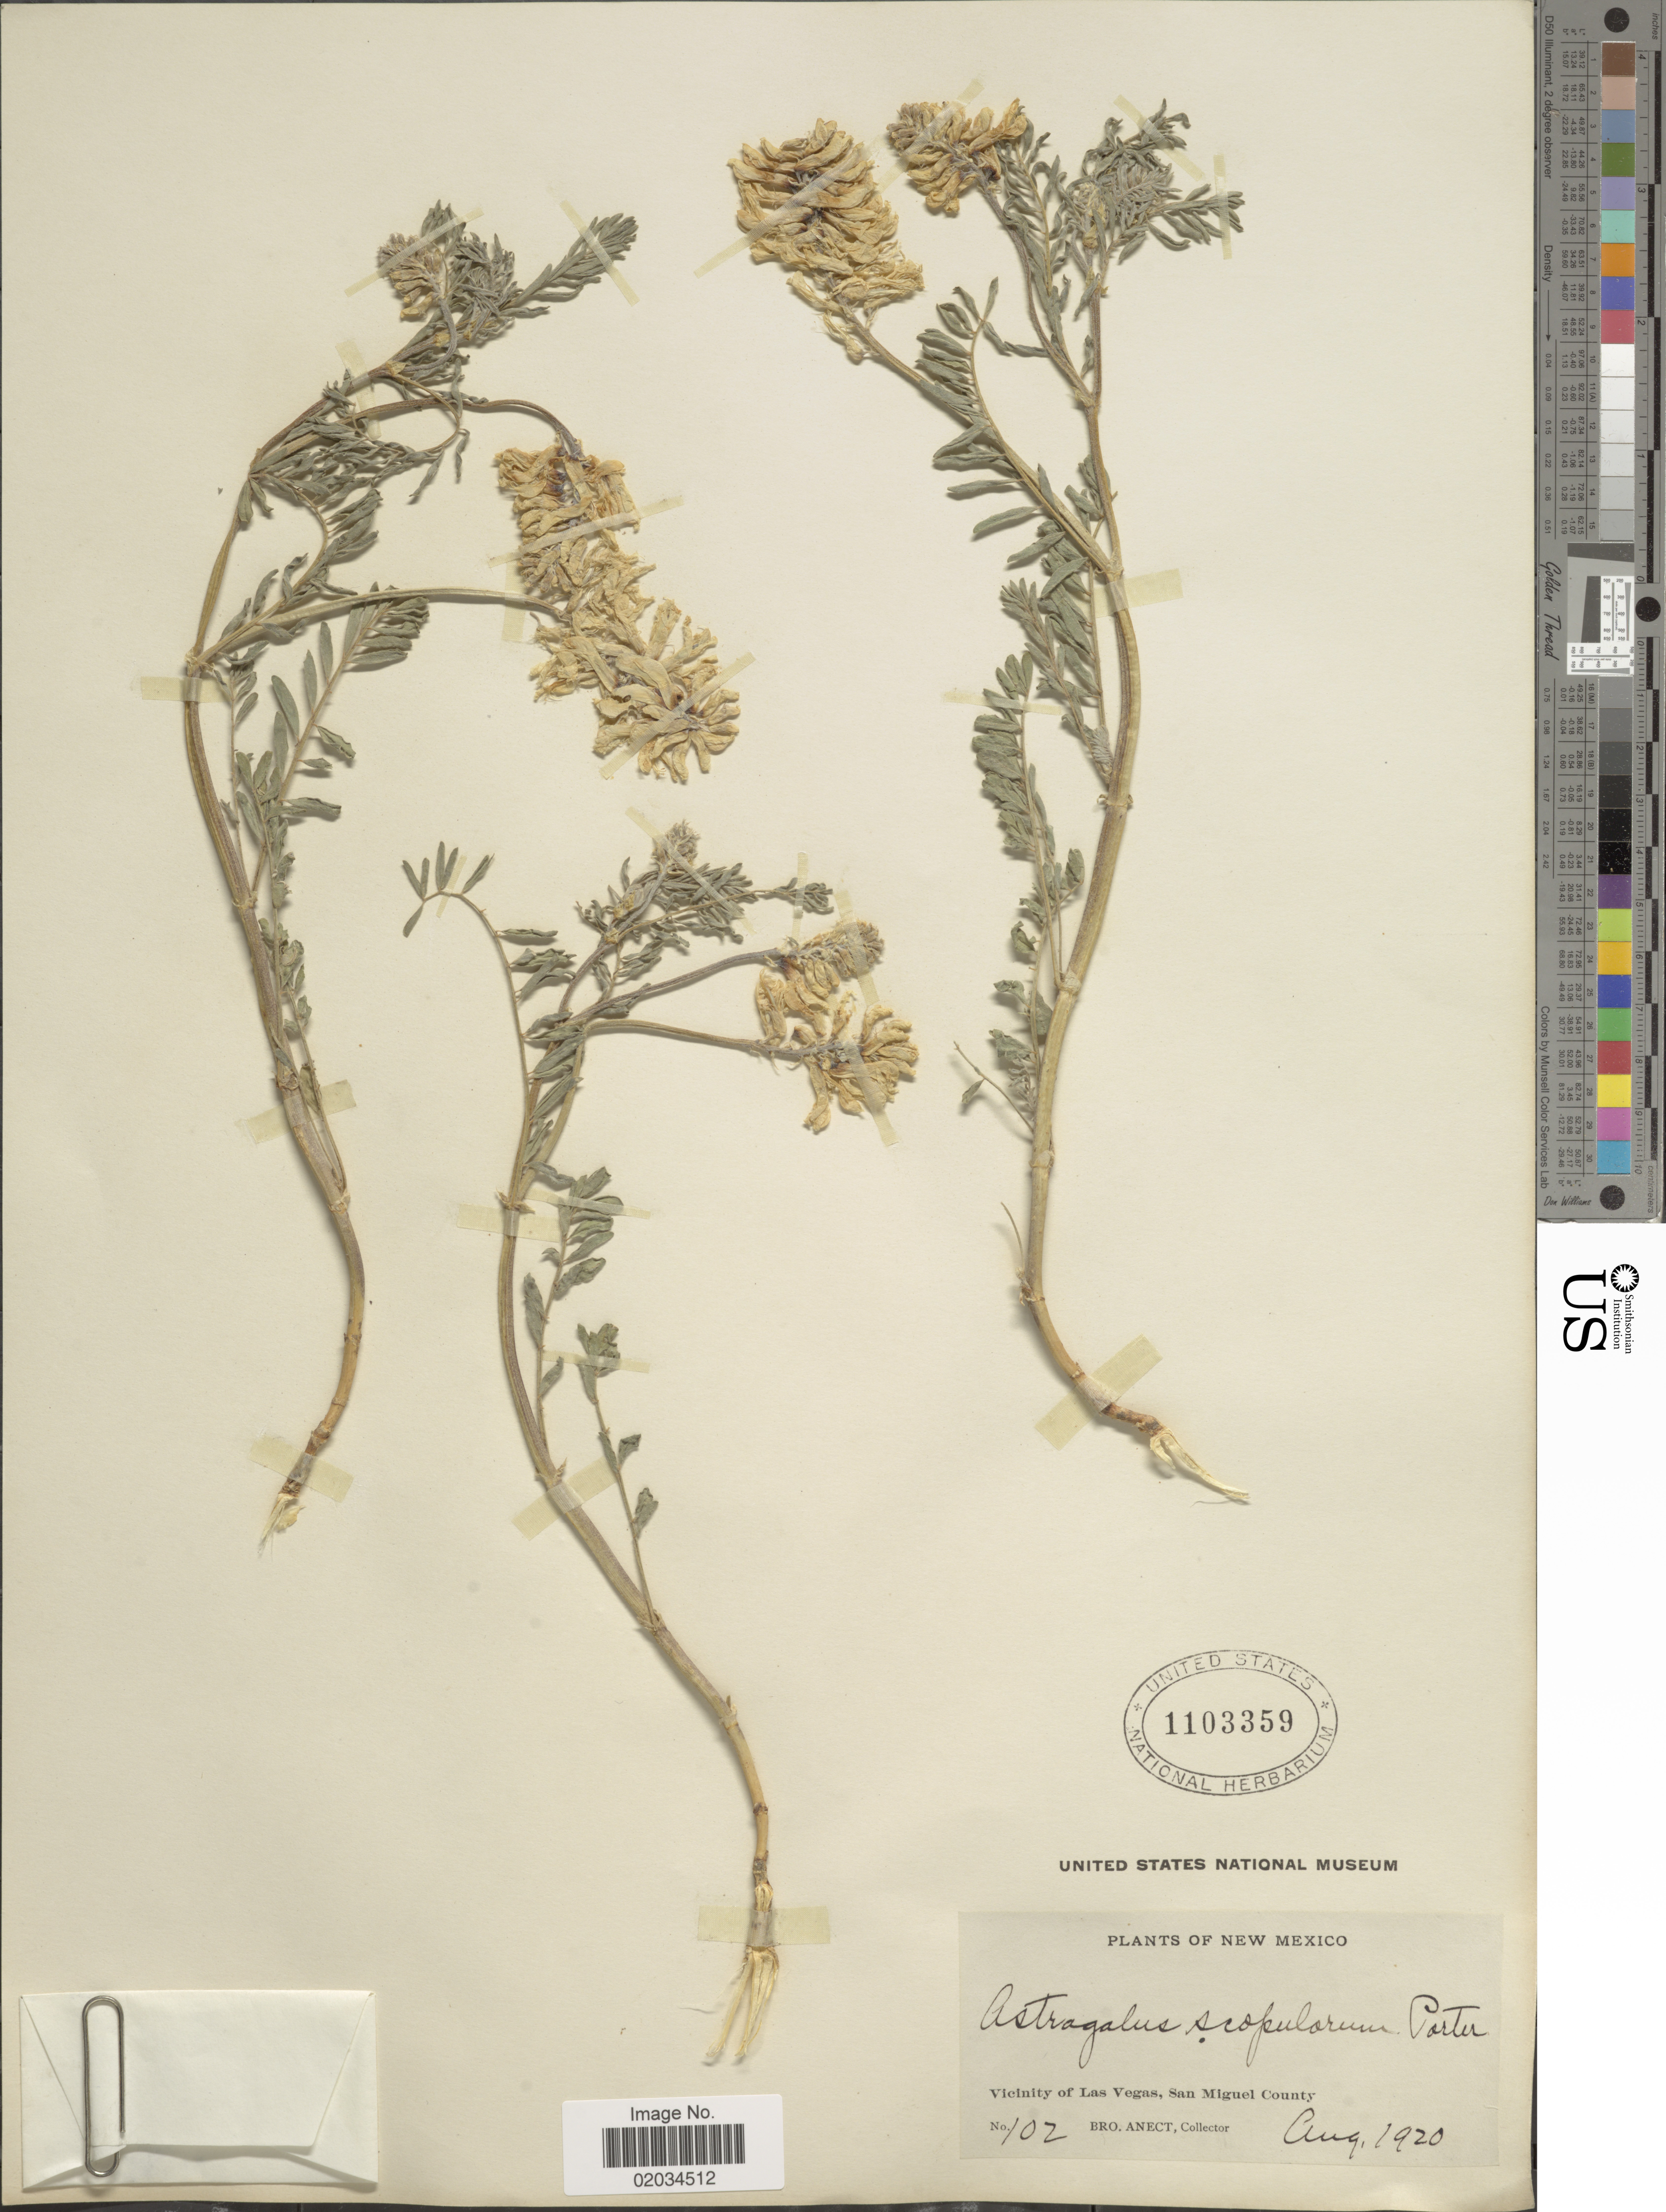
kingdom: Plantae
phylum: Tracheophyta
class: Magnoliopsida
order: Fabales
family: Fabaceae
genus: Astragalus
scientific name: Astragalus scopulorum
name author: Porter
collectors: B. Anect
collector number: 102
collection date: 1920-08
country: United States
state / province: New Mexico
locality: Vicinity of Las Vegas, San Miguel County.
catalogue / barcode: US 1103359